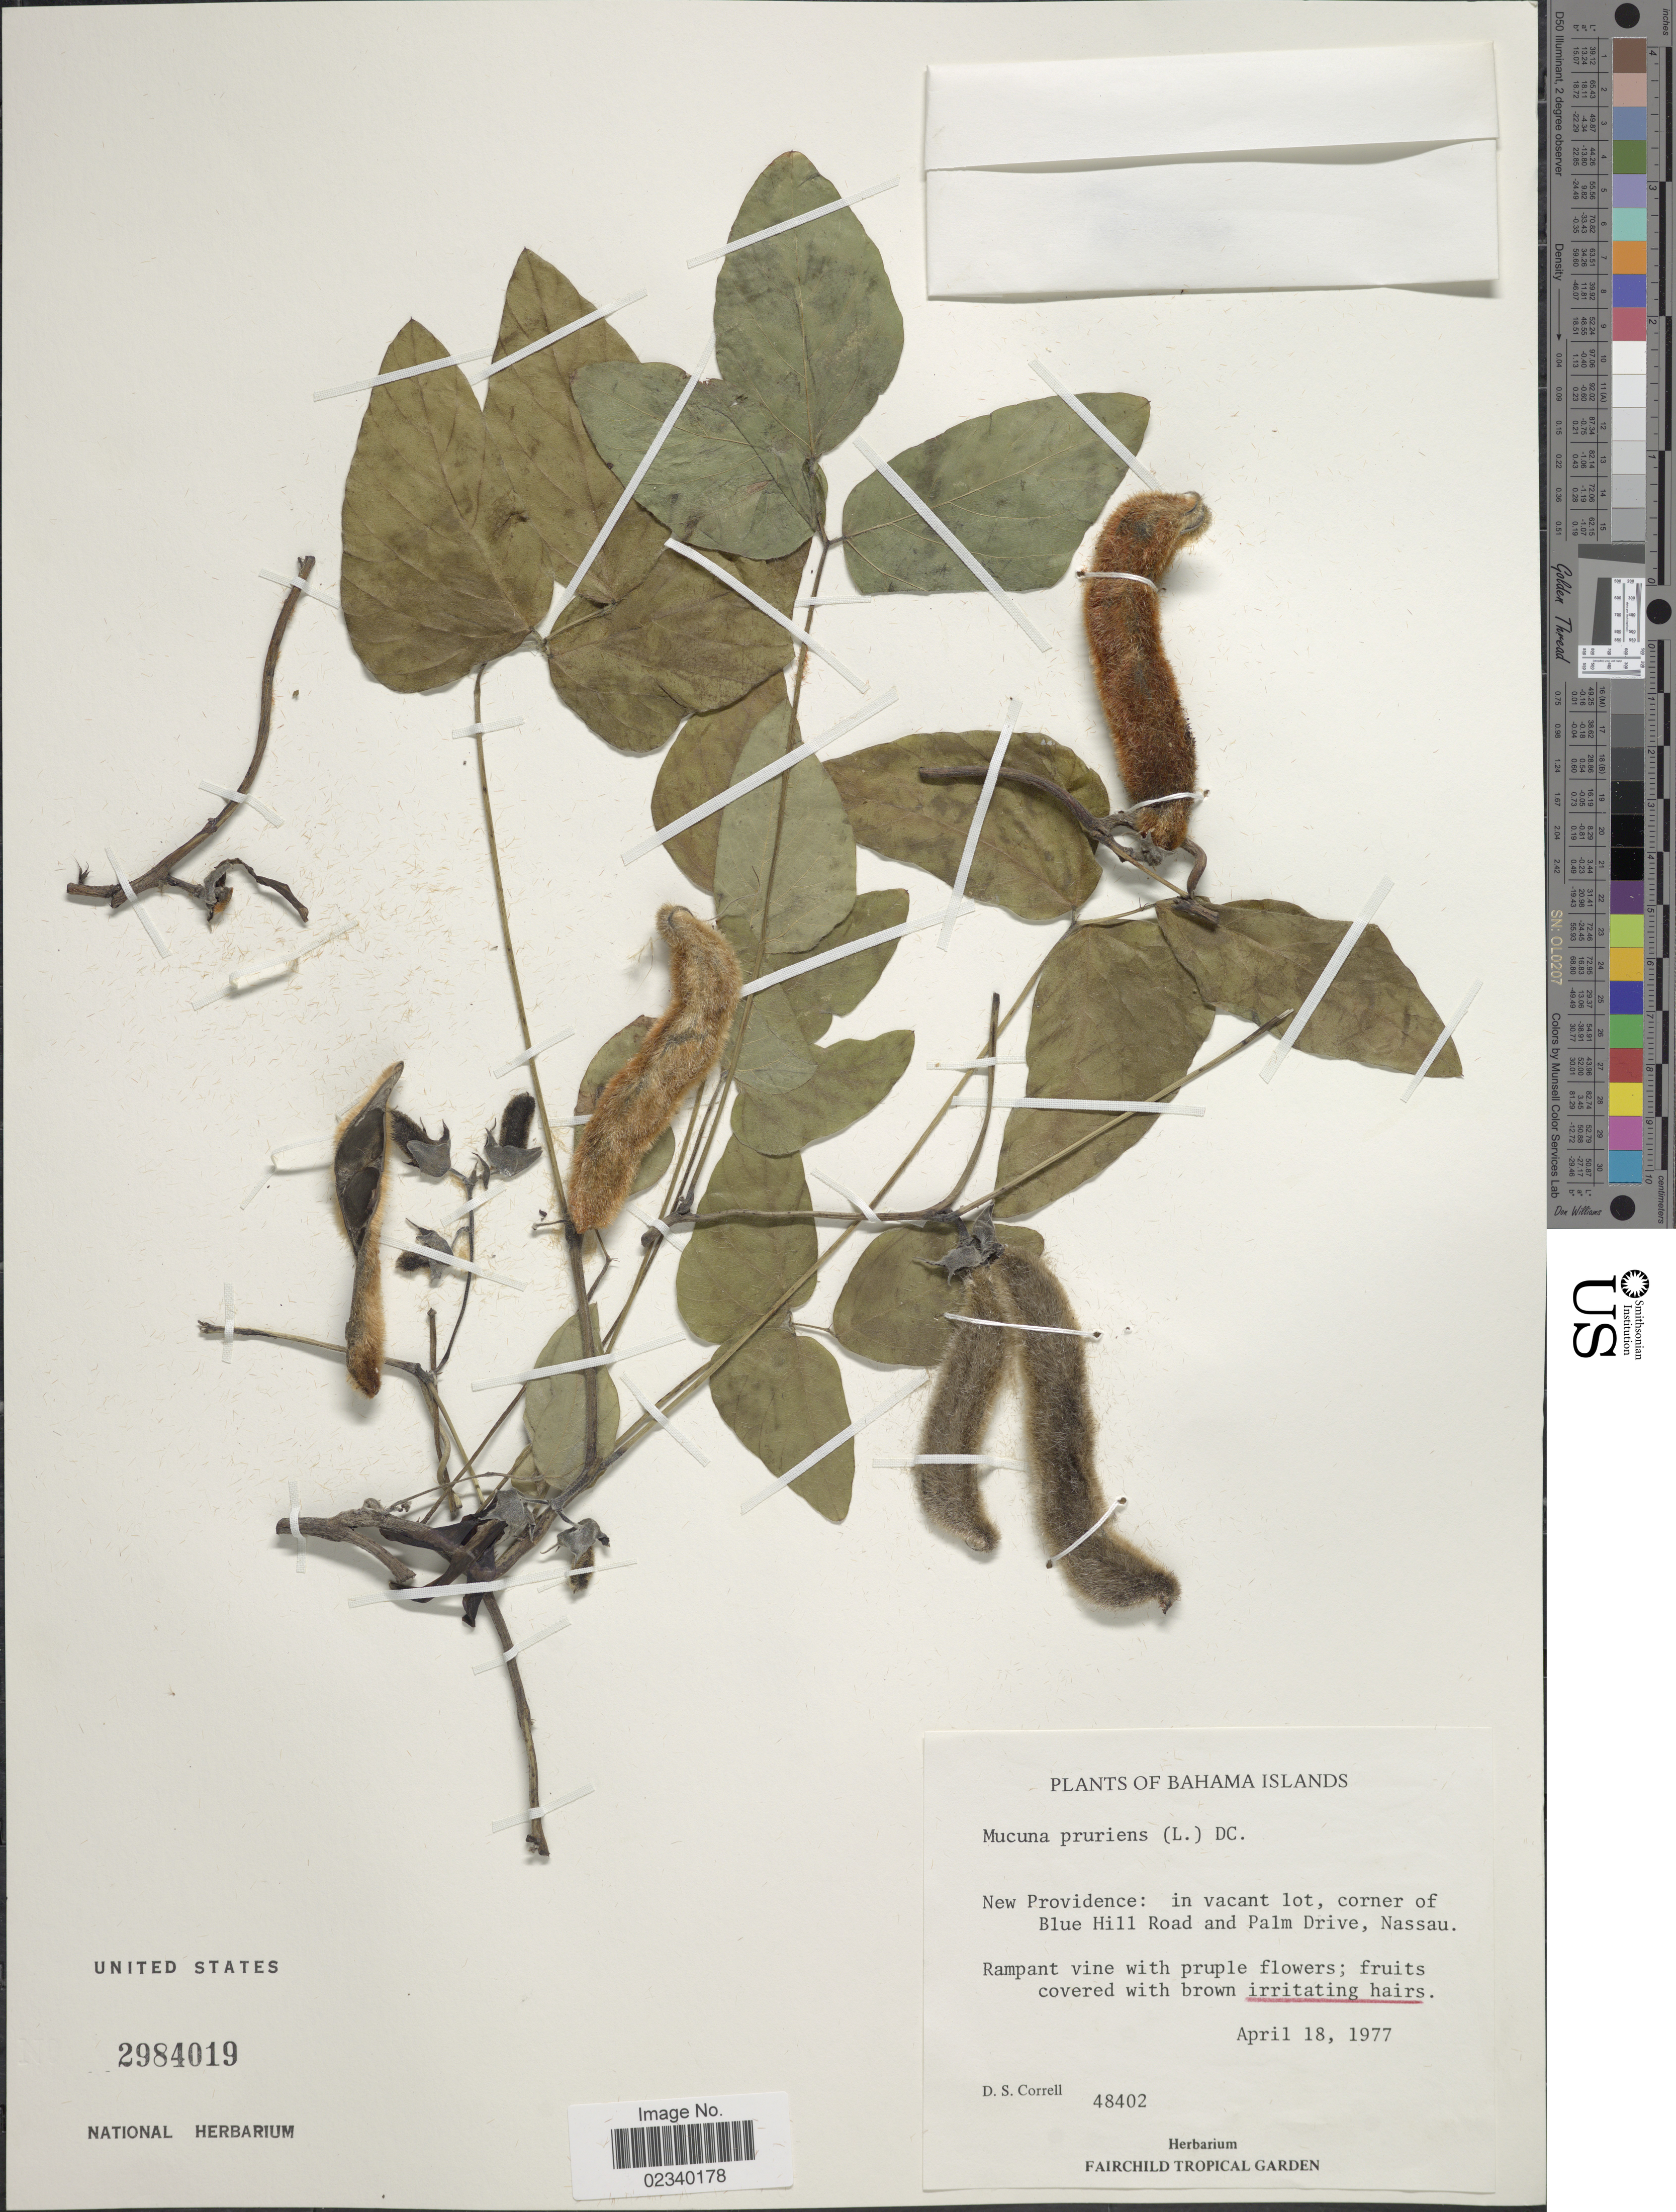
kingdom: Plantae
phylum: Tracheophyta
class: Magnoliopsida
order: Fabales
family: Fabaceae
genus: Mucuna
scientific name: Mucuna pruriens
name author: (L.) DC.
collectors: D. S. Correll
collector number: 48402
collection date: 1977-04-18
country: Bahamas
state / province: New Providence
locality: In vacant lot, corner of Blue Hill Road and Palm Drive, Nassau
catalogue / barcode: US 2984019